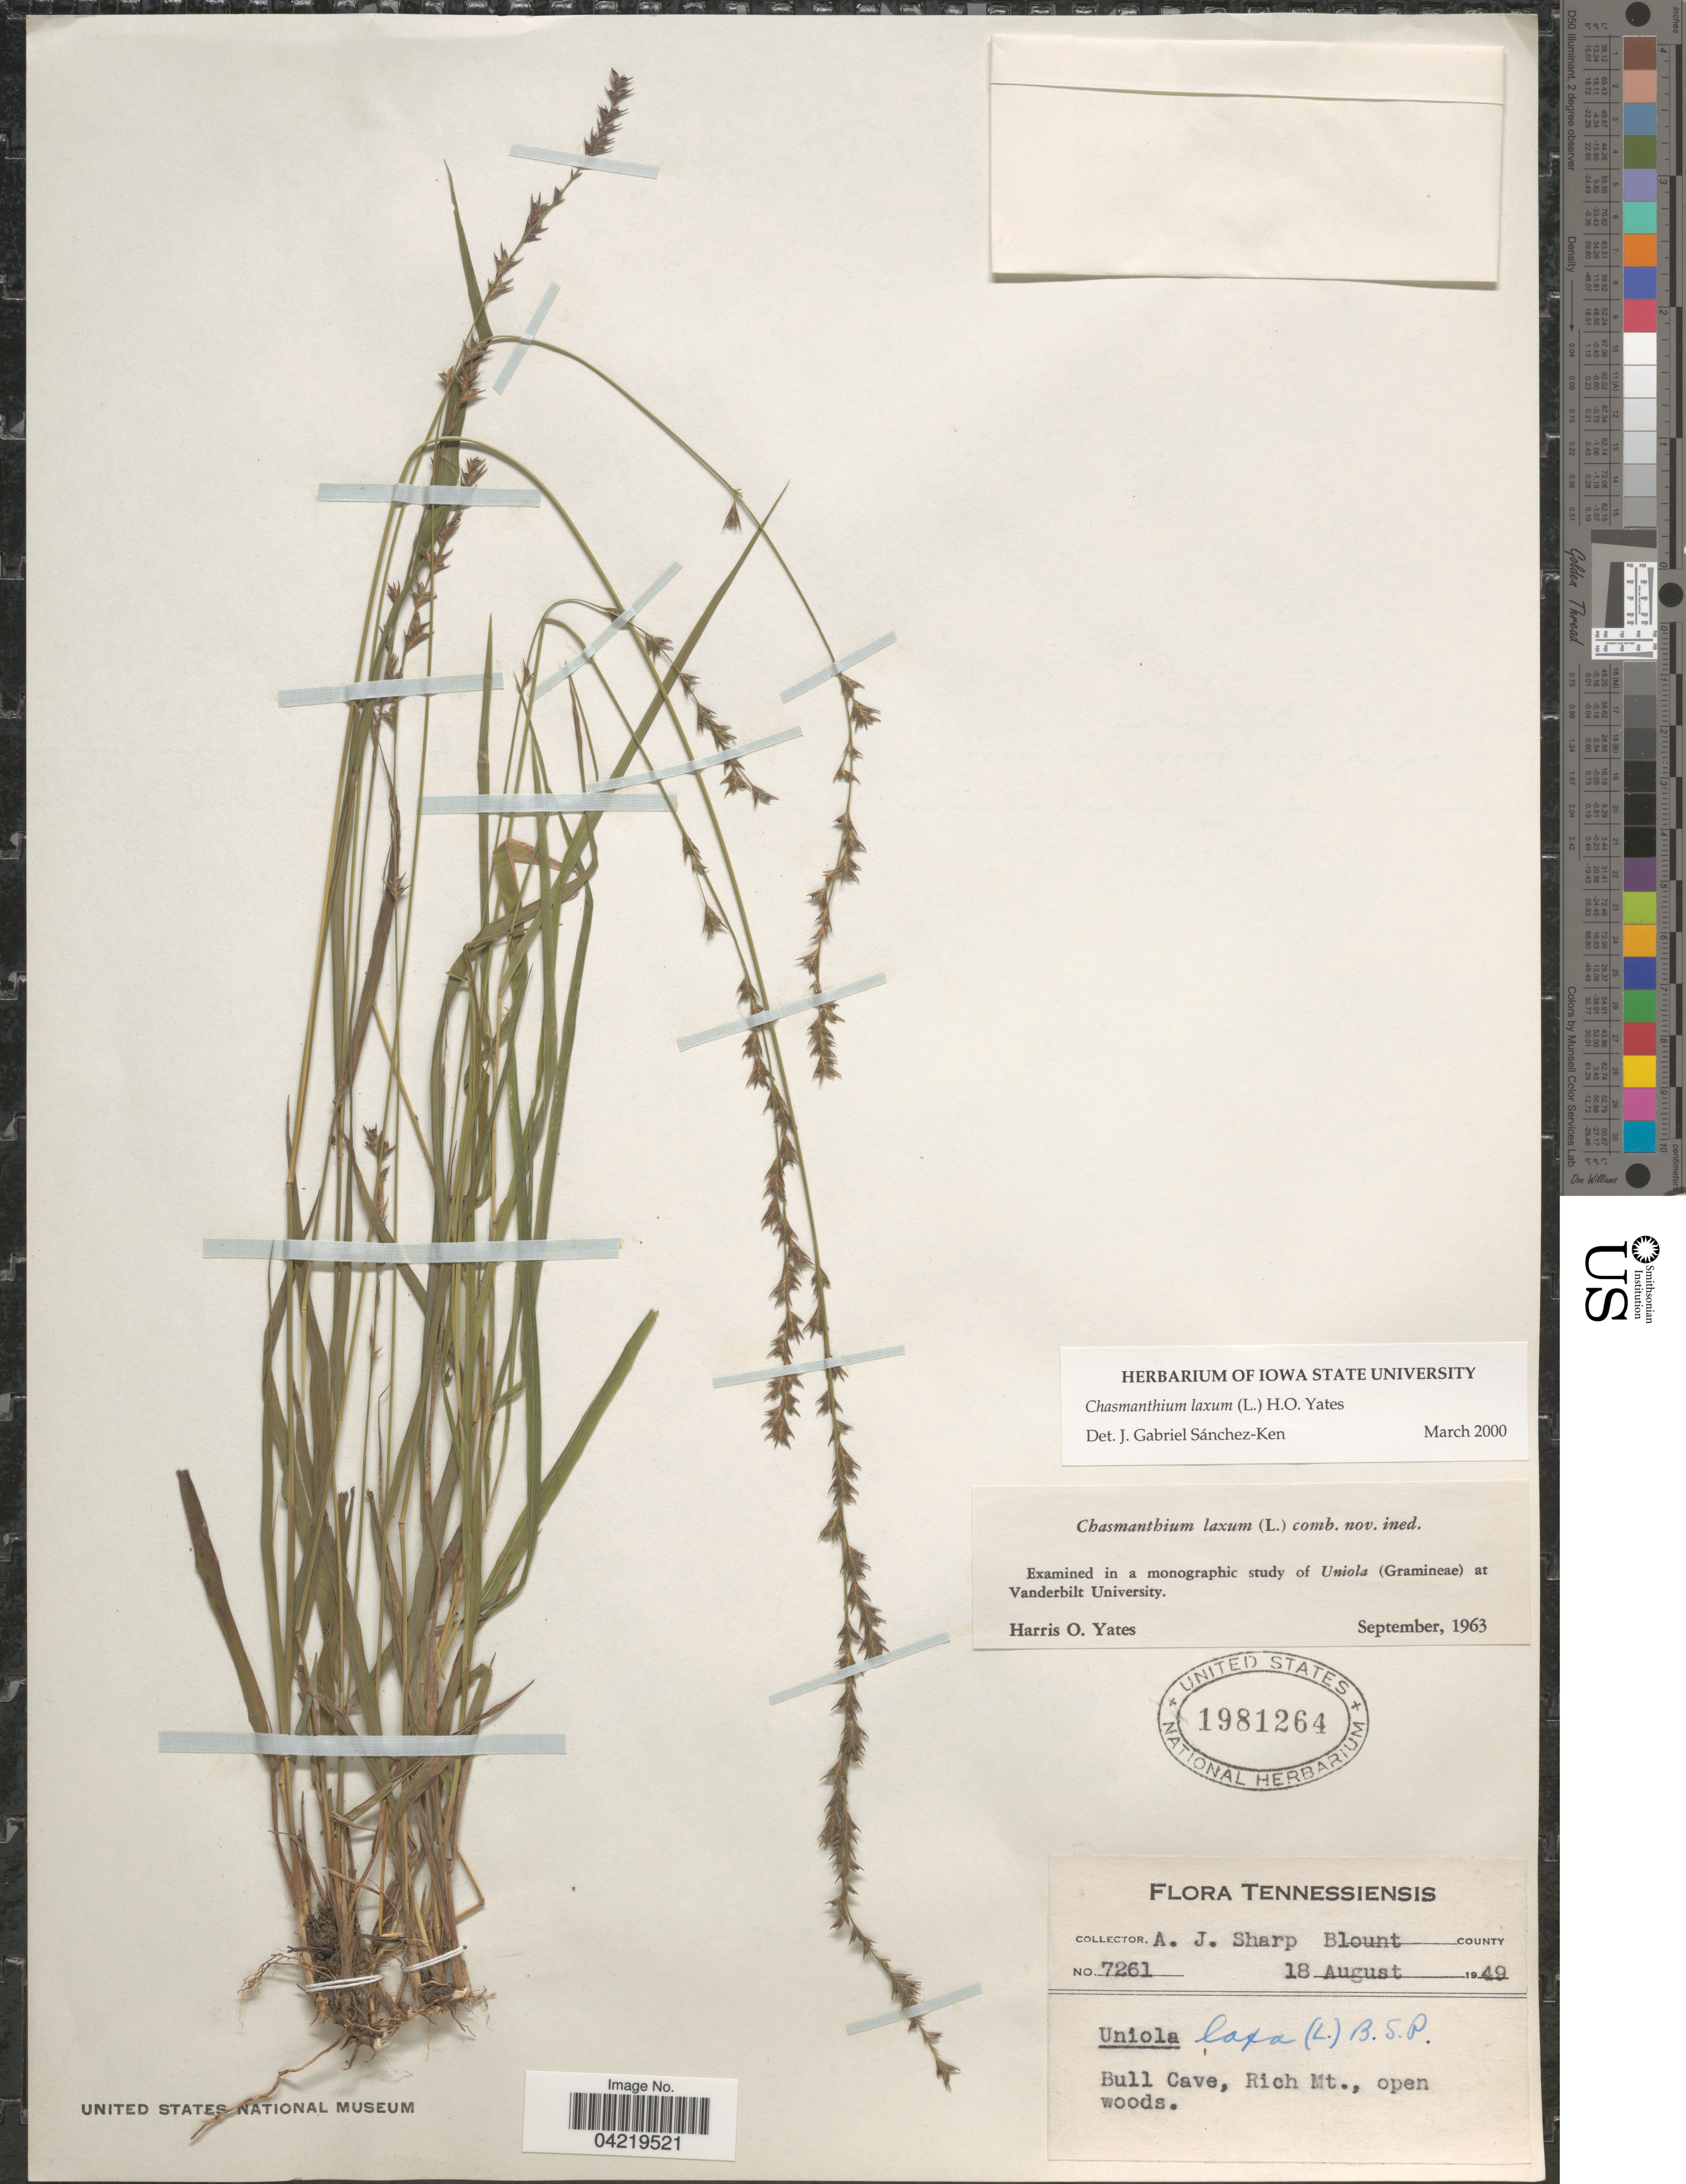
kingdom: Plantae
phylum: Tracheophyta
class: Liliopsida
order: Poales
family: Poaceae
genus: Chasmanthium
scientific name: Chasmanthium laxum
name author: (L.) H.O. Yates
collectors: A. J. Sharp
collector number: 7261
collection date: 1949-08-18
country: United States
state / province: Kentucky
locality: Blount County. Bull Cave, Rich Mt.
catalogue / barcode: US 1981264